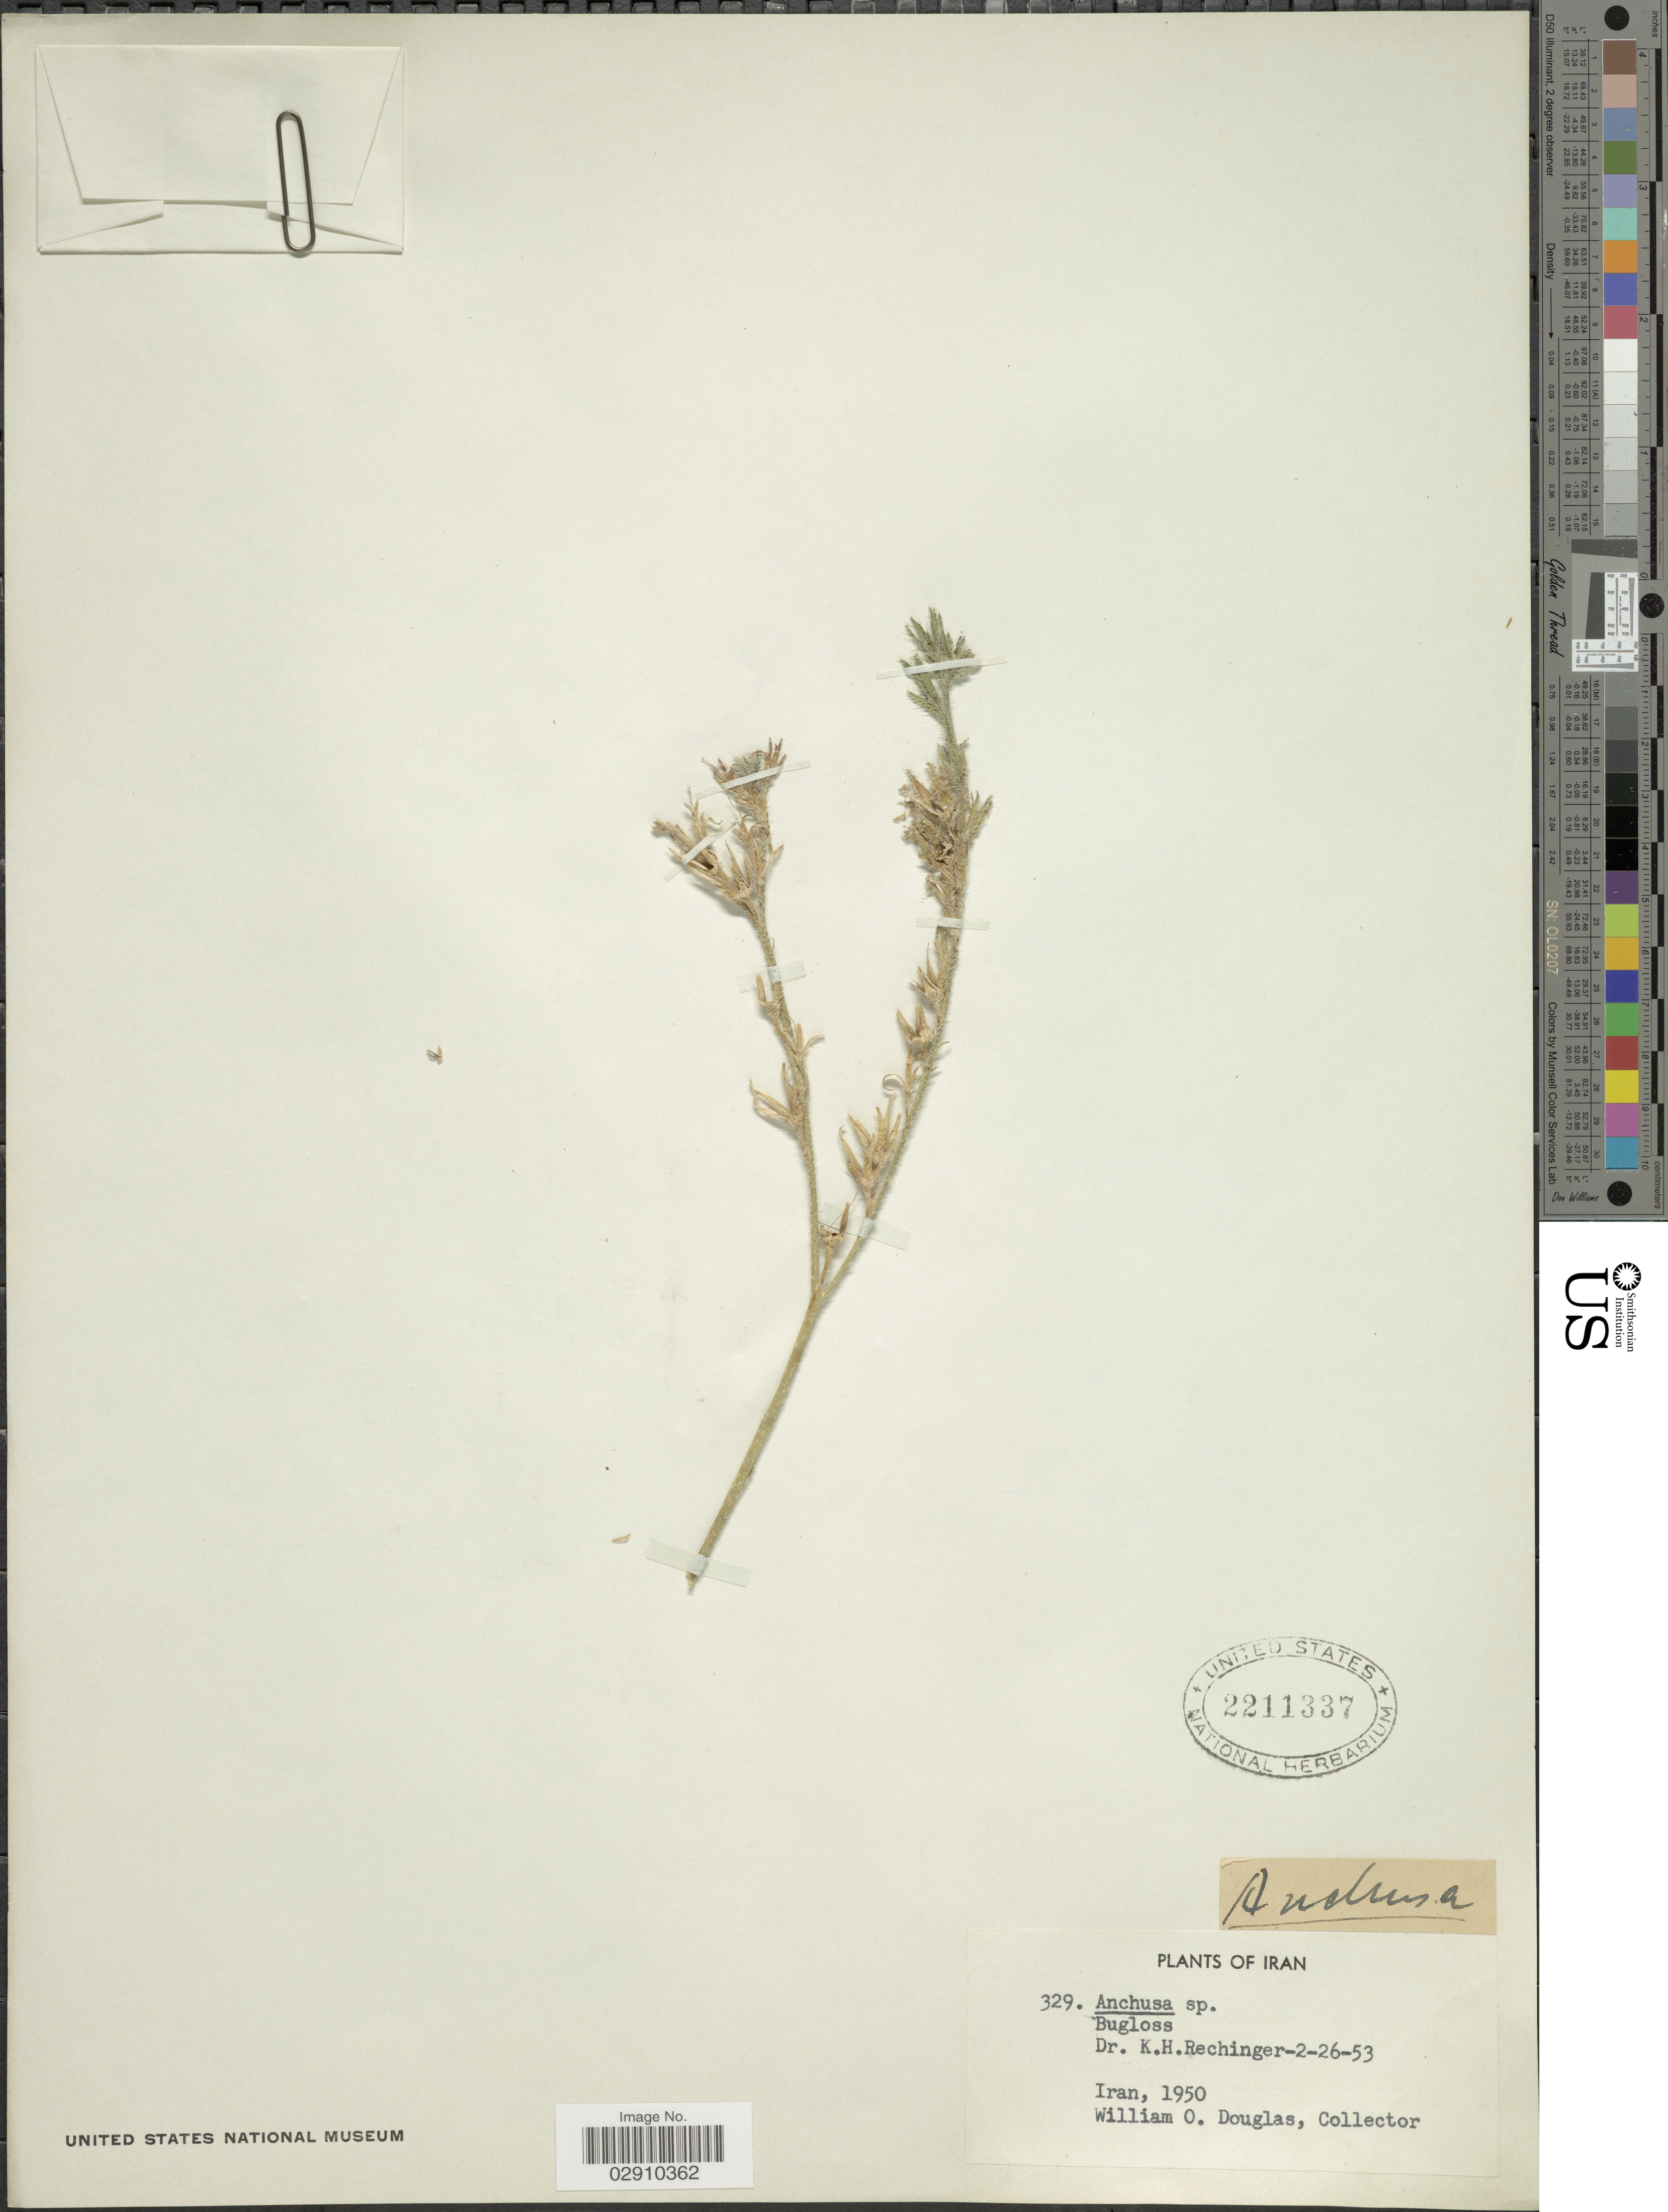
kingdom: Plantae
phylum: Tracheophyta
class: Magnoliopsida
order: Boraginales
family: Boraginaceae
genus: Anchusa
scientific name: Anchusa sp.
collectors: W. Douglas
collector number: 329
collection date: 1950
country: Iran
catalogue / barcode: US 2211337